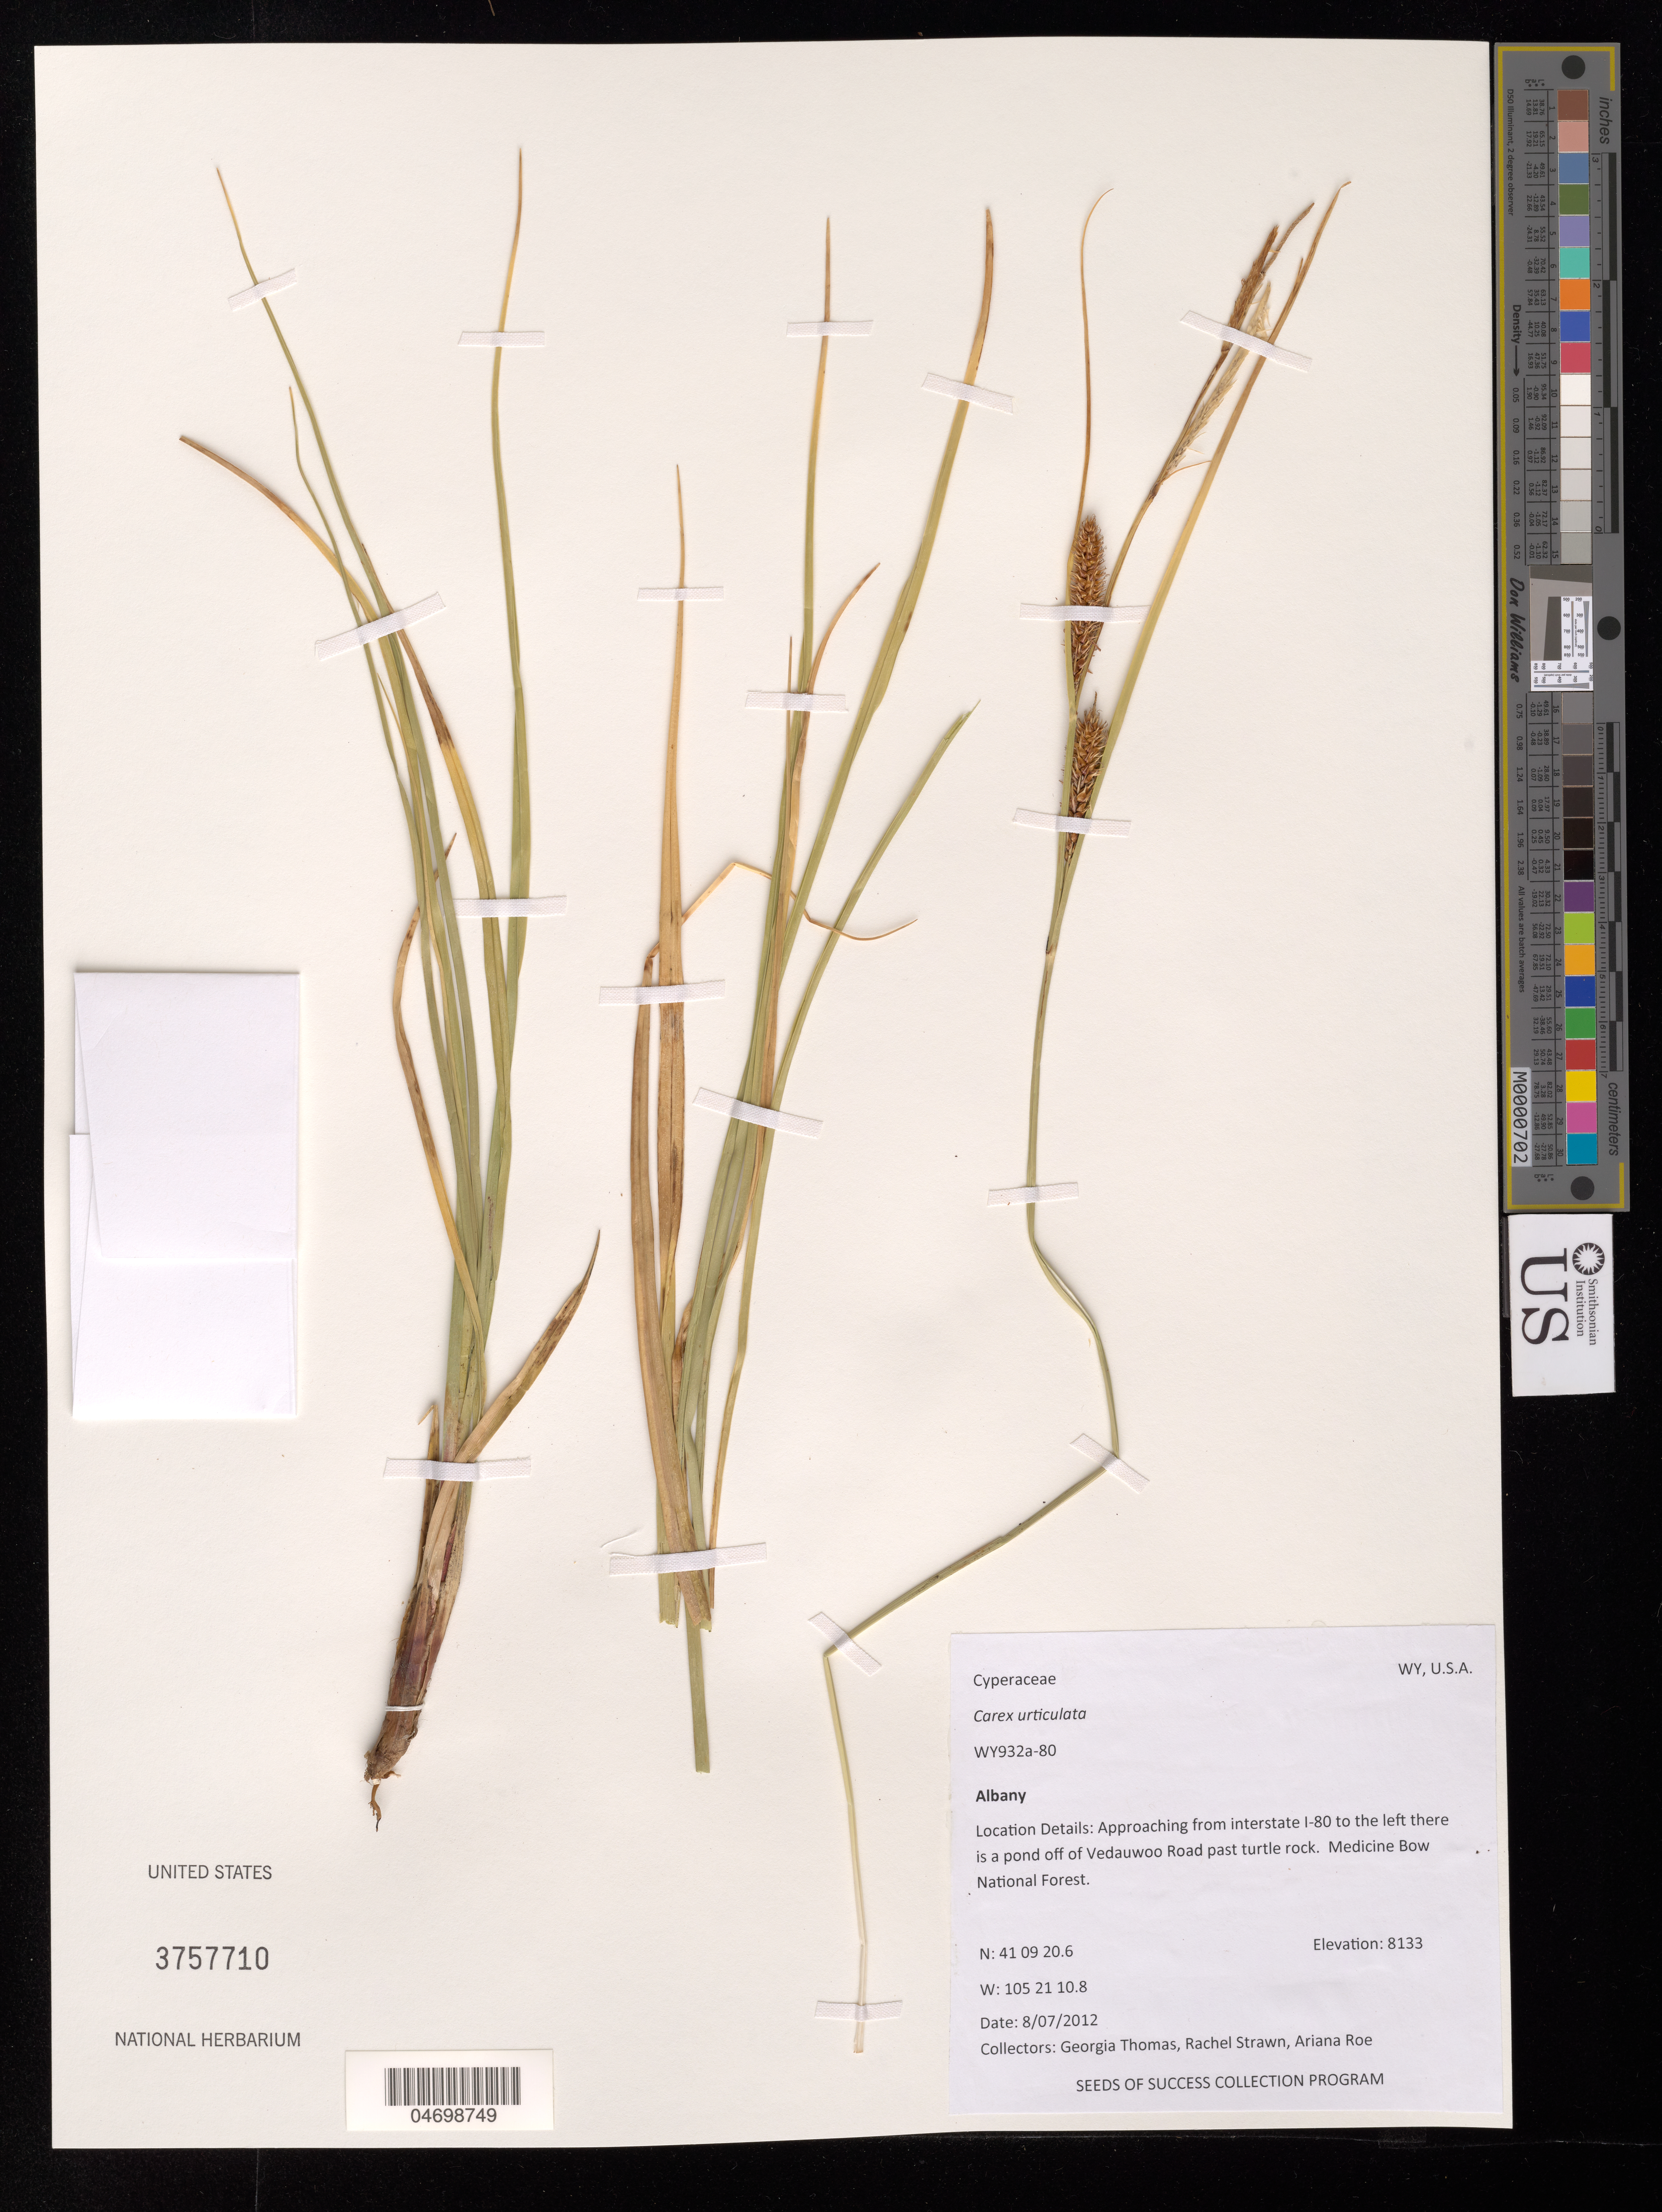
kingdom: Plantae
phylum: Tracheophyta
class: Liliopsida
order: Poales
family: Cyperaceae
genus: Carex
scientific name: Carex utriculata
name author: Boott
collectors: G. Thomas, R. Strawn & A. Roe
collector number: WY932A-80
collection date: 2012-08-07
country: United States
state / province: Wyoming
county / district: Albany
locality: From I-80 to the left there is a pond off of Vedauwoo Road past turtle rock. Medicine Bow National Forest.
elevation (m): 2479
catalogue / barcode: US 3757710